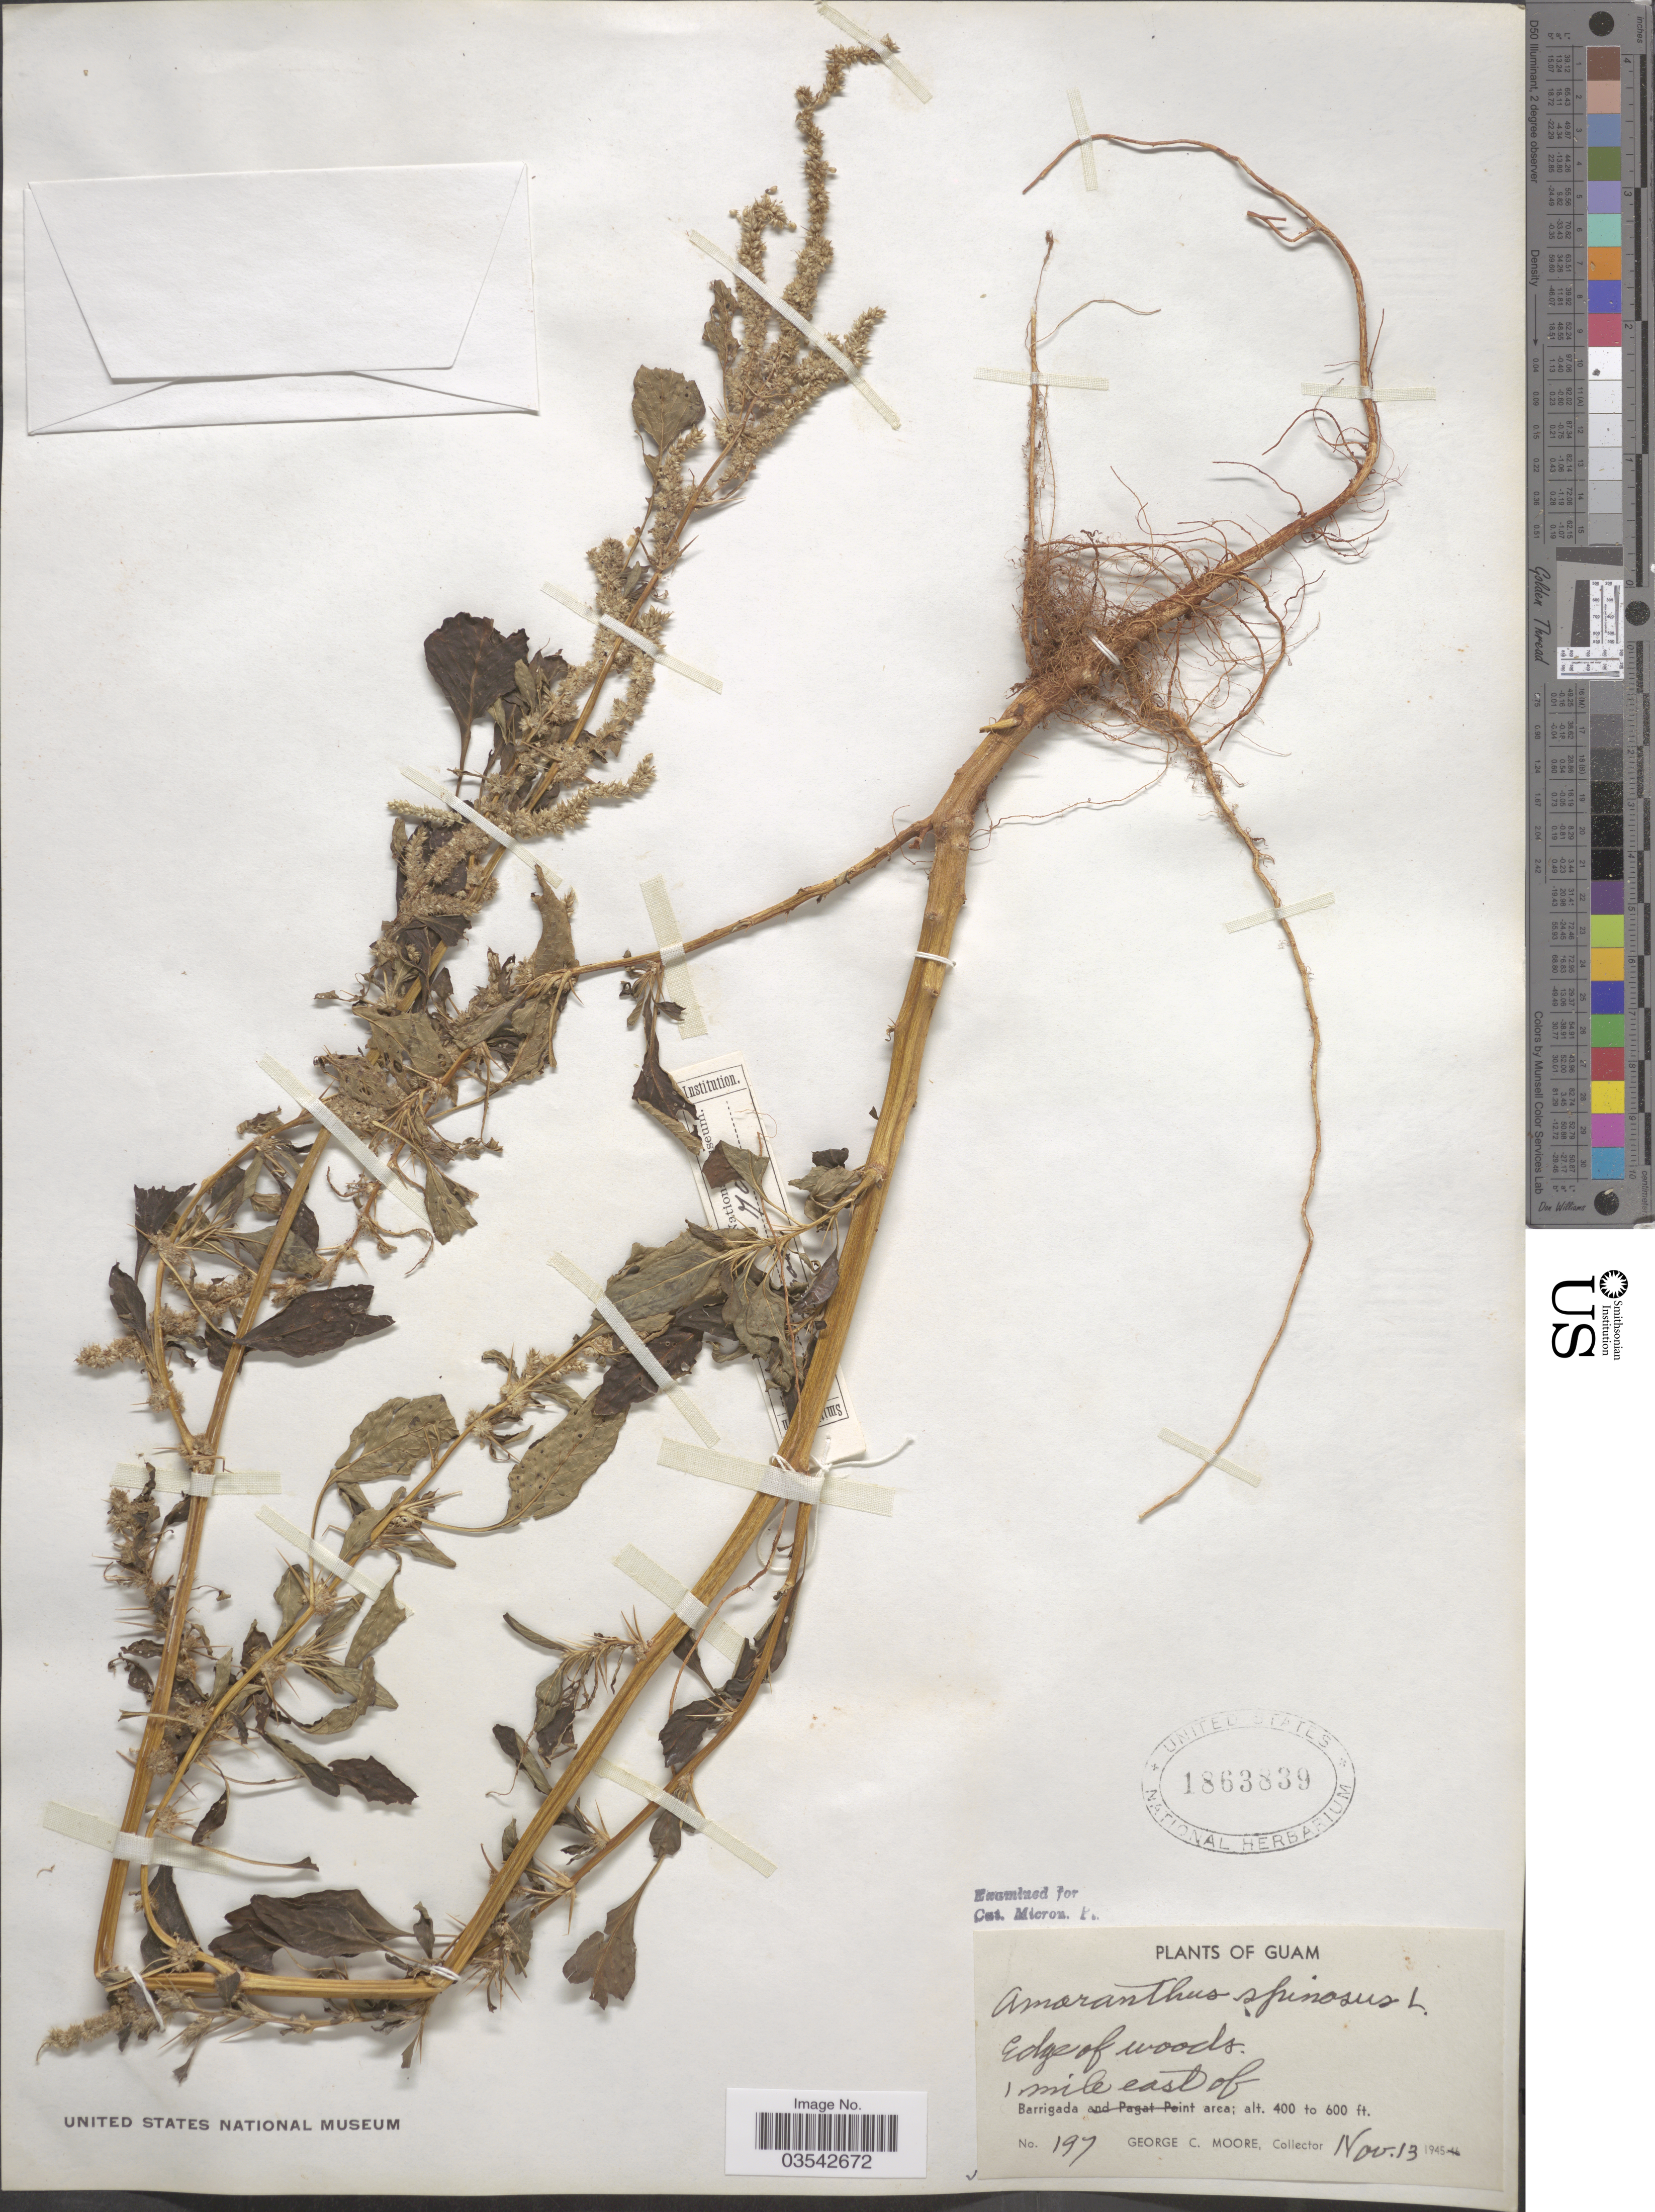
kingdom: Plantae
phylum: Tracheophyta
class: Magnoliopsida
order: Caryophyllales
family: Amaranthaceae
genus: Amaranthus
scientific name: Amaranthus spinosus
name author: L.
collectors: G. C. Moore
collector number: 197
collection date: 1945-11-13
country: Guam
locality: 1 mile east of Barrigada area.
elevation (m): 122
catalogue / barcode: US 1863839